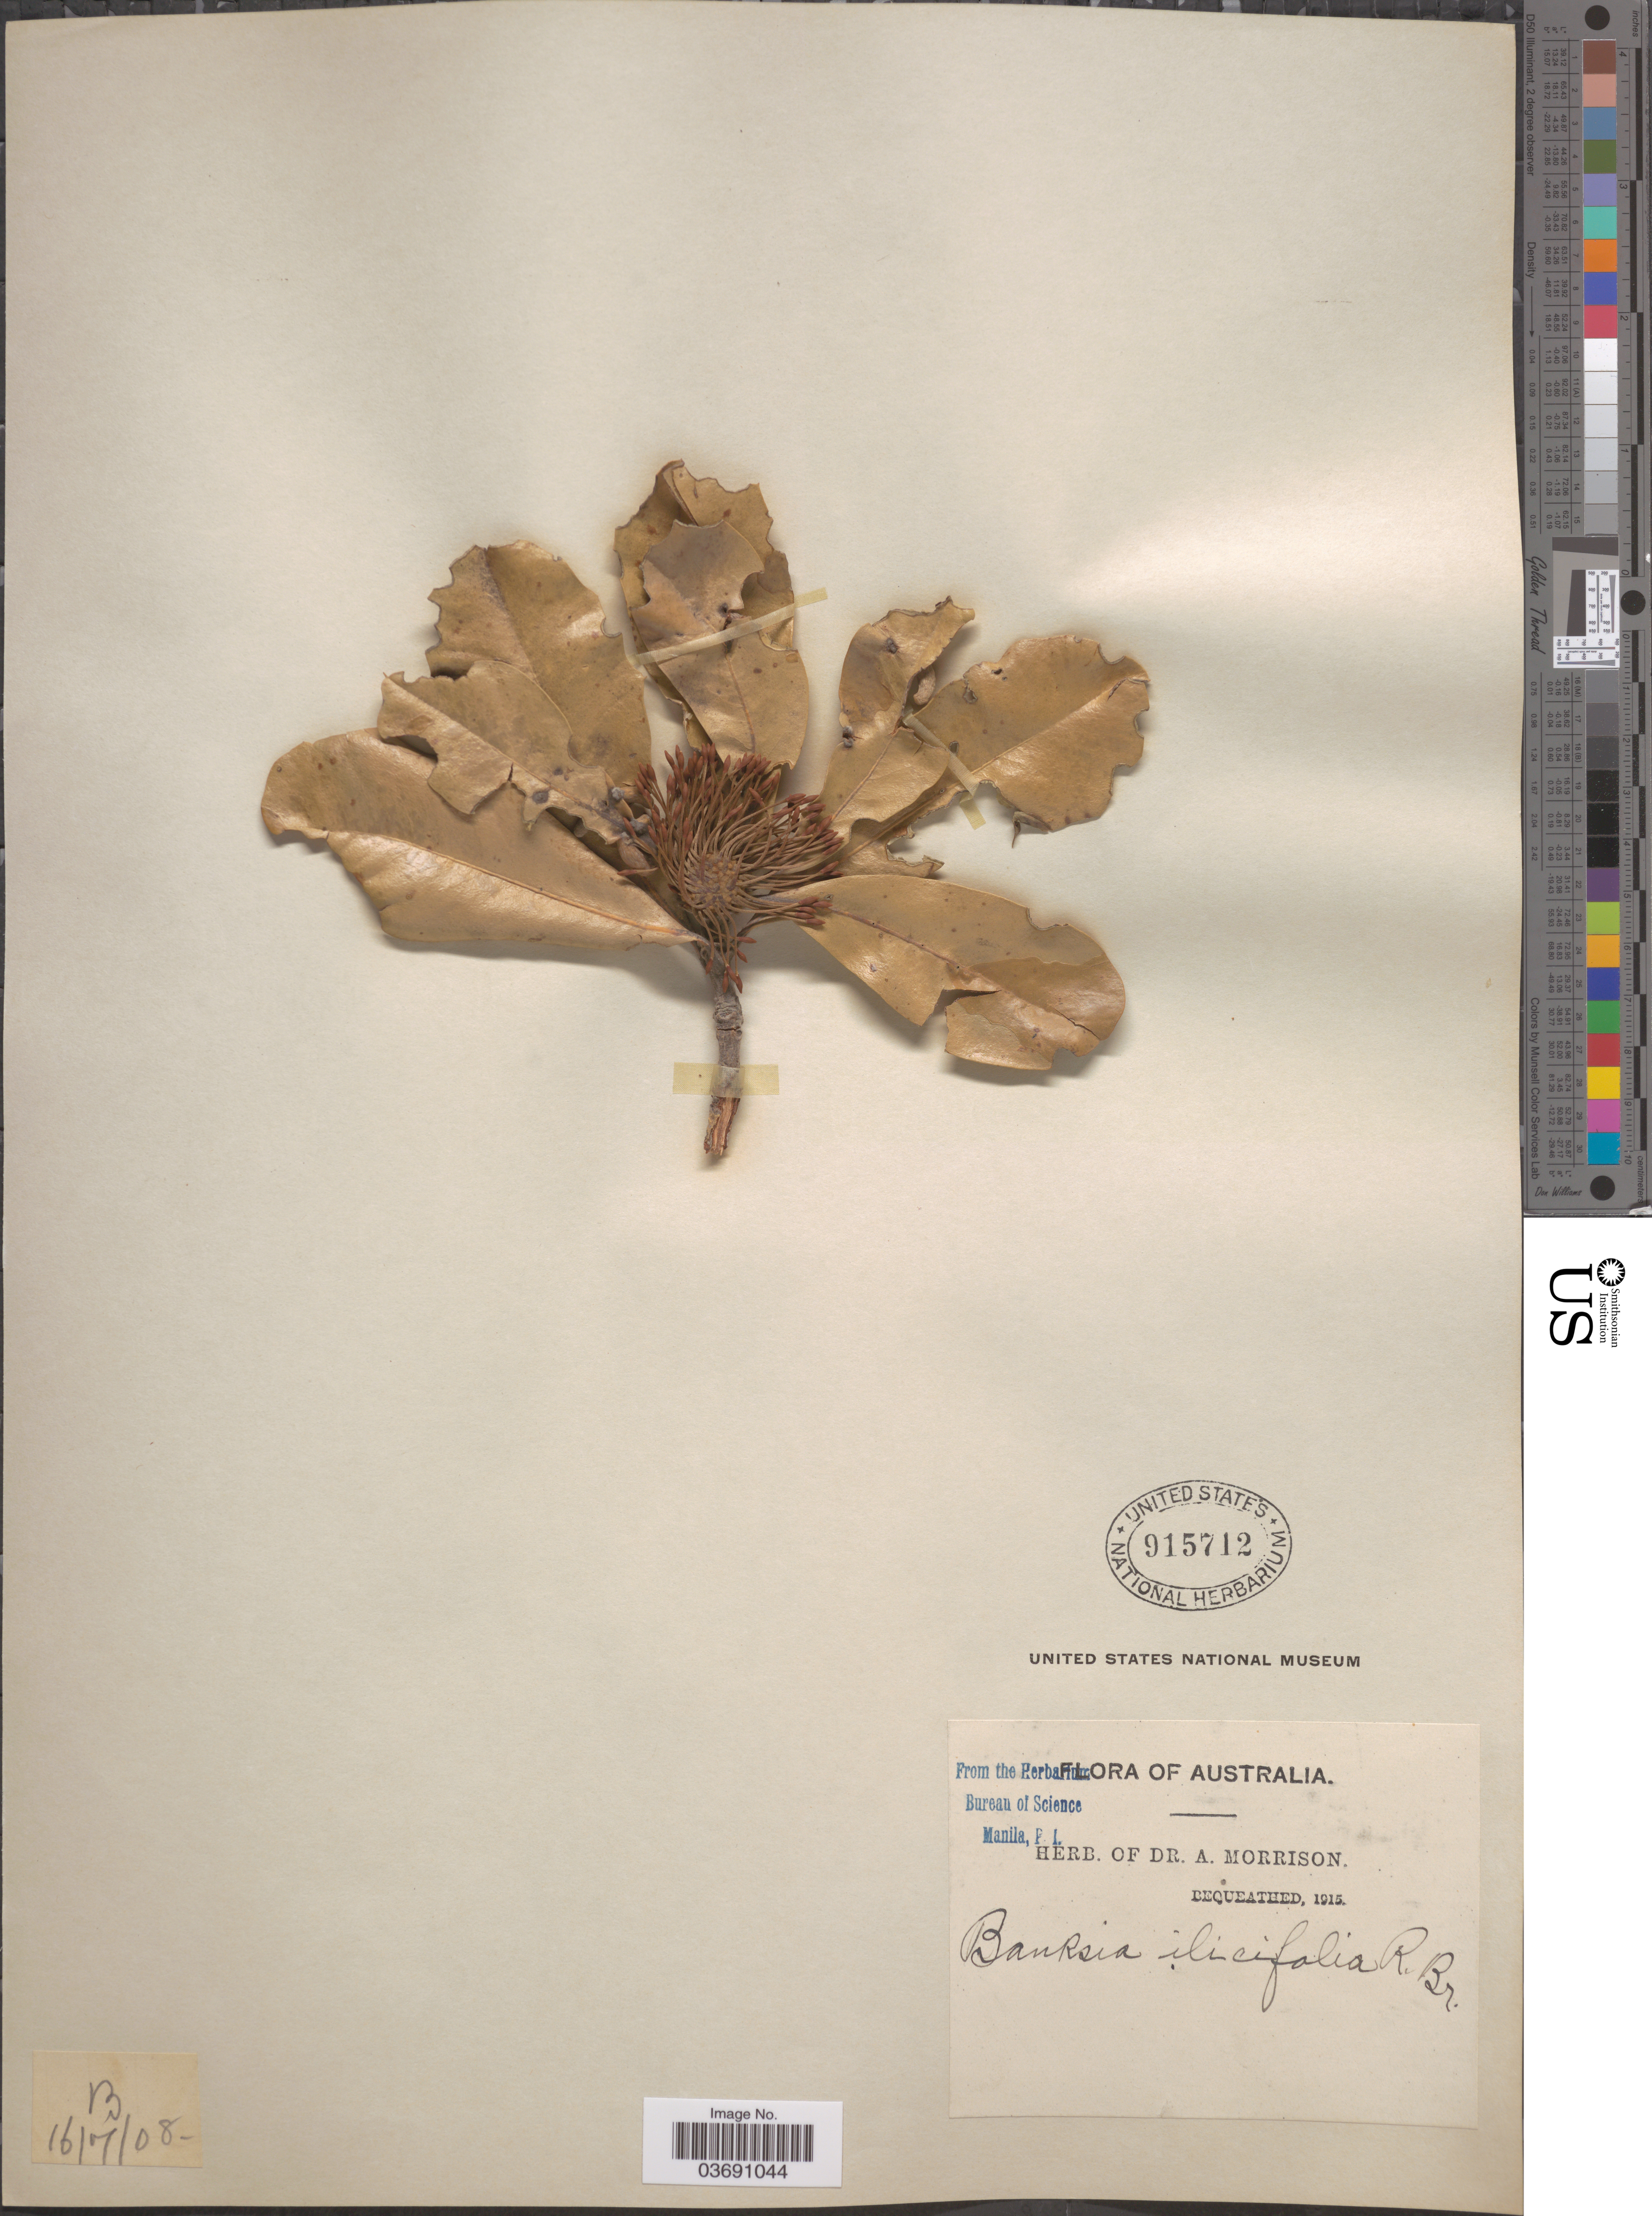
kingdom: Plantae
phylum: Tracheophyta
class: Magnoliopsida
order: Proteales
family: Proteaceae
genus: Banksia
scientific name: Banksia ilicifolia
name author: R. Br.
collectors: A. Morrison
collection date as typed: Transcribed d/m/y: 16/7/8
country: Australia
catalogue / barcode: US 915712